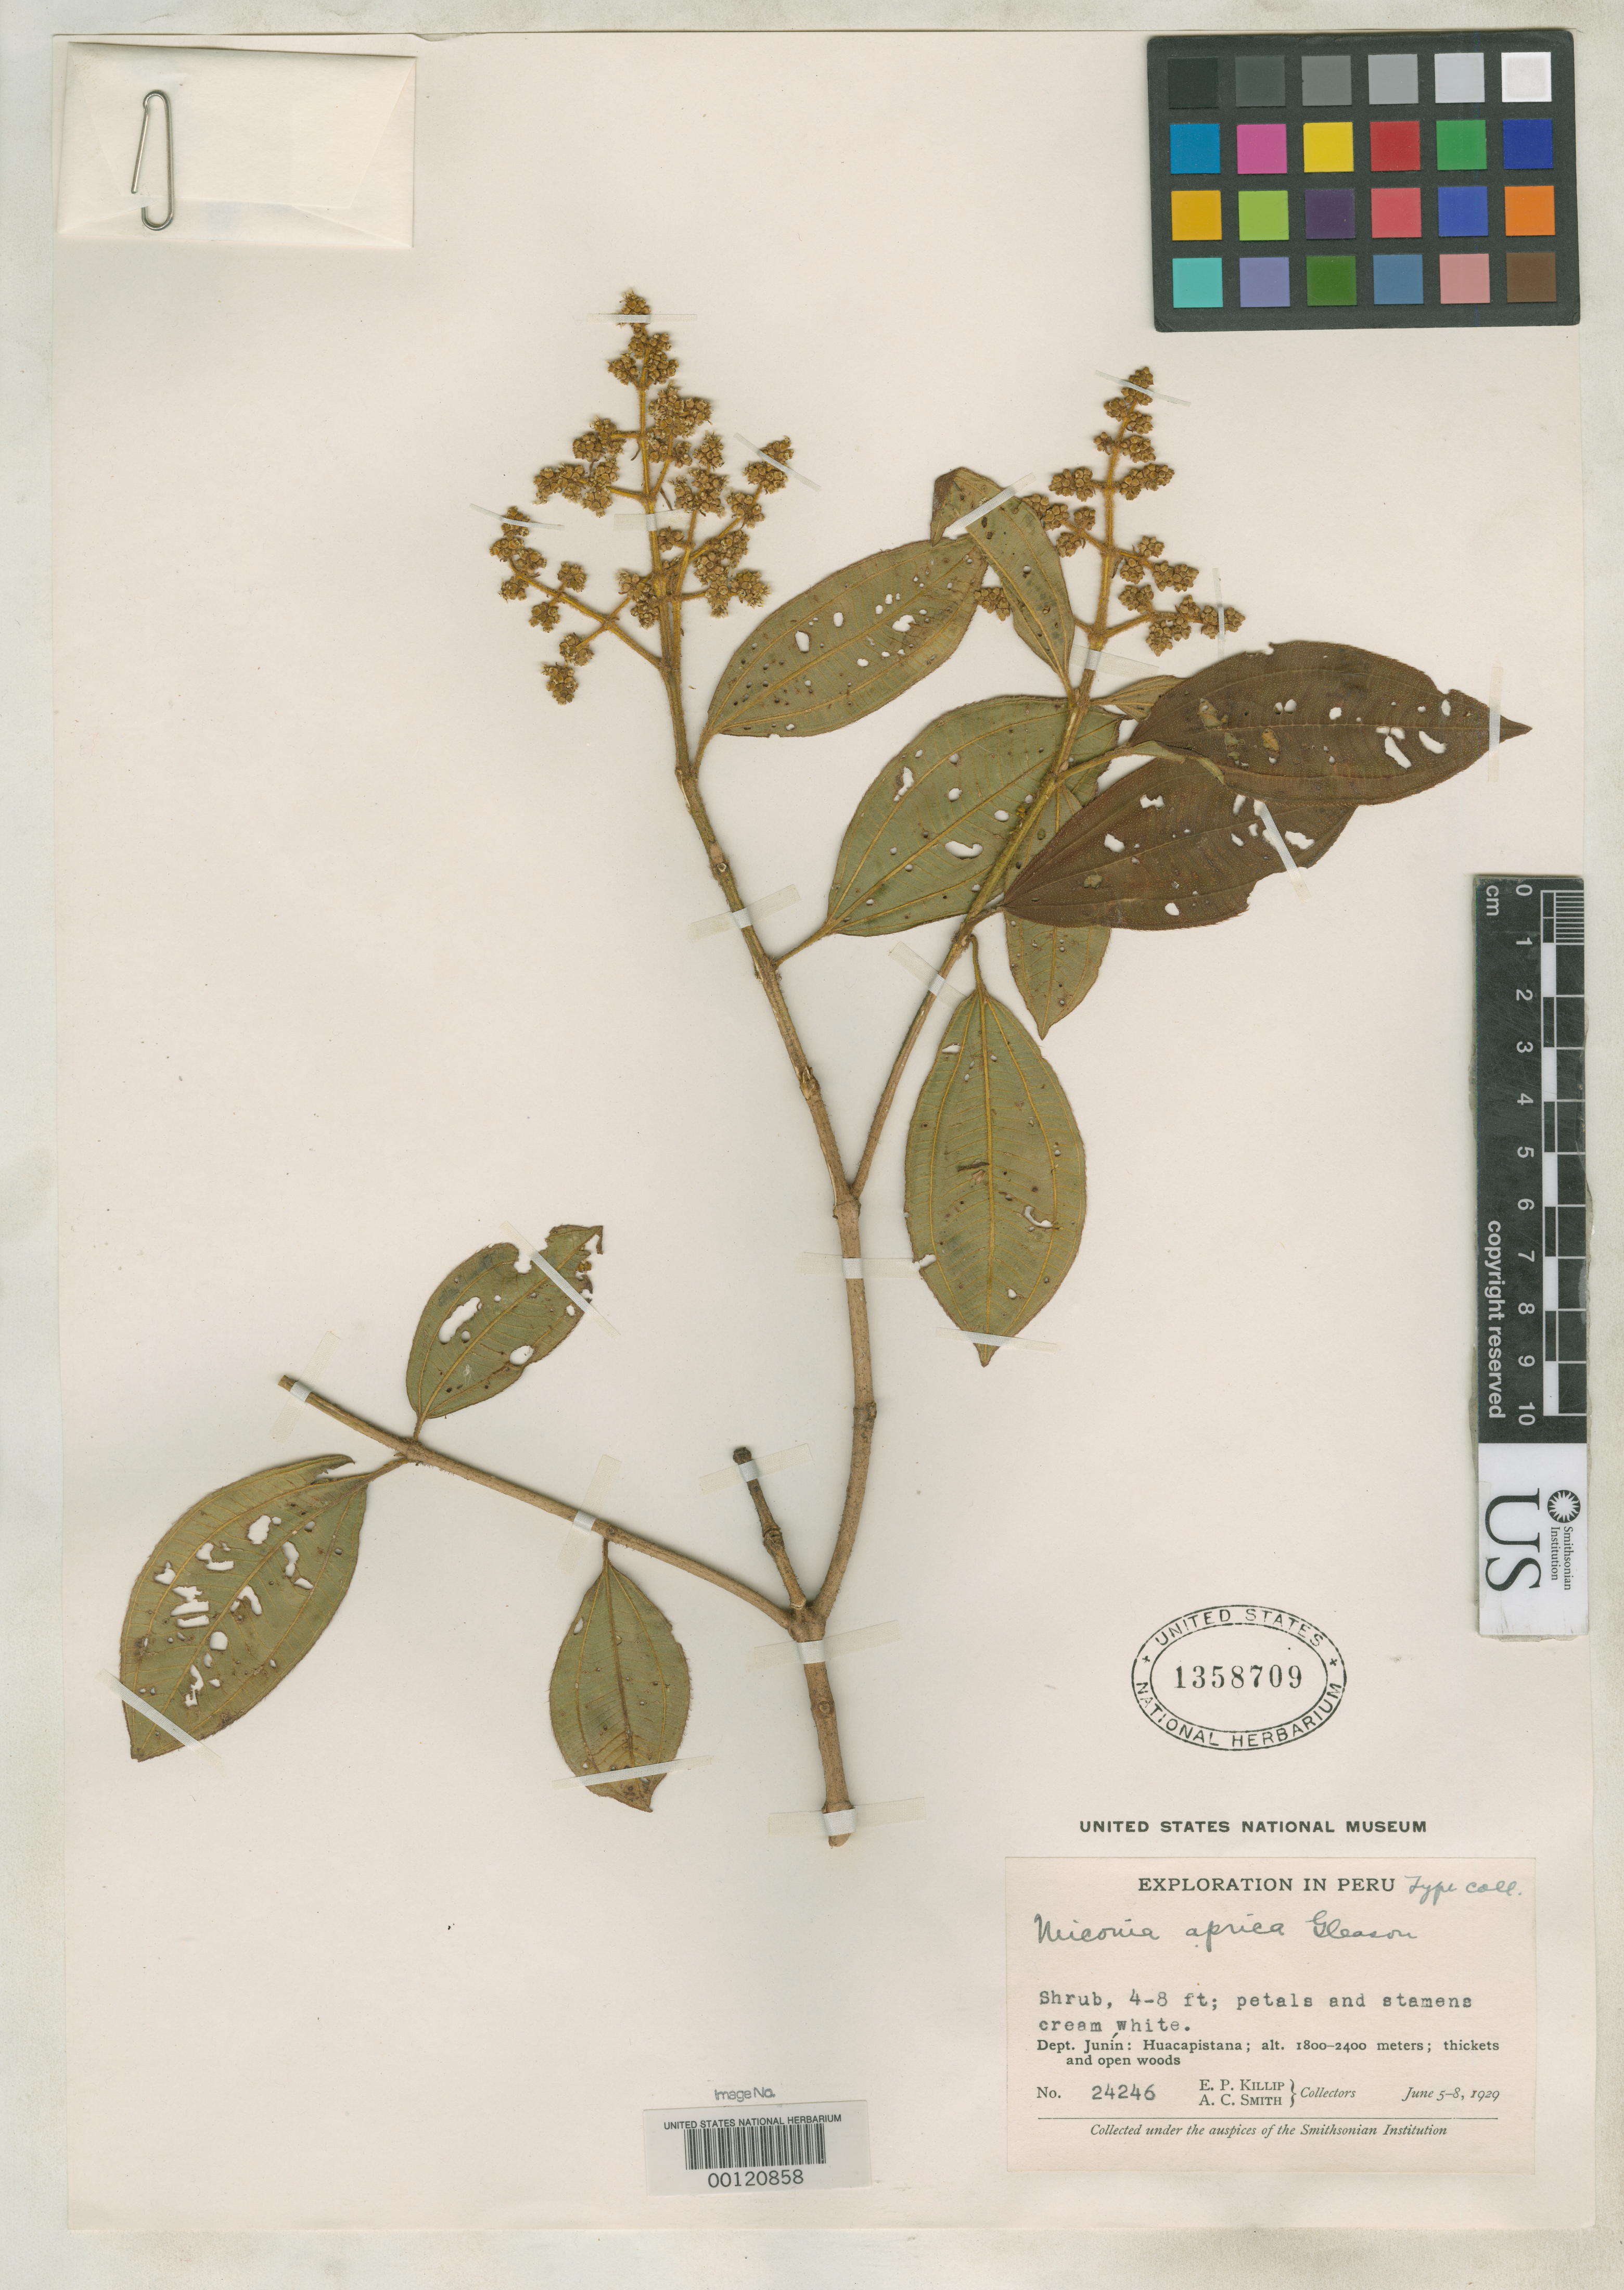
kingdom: Plantae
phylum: Tracheophyta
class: Magnoliopsida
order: Myrtales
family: Melastomataceae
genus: Miconia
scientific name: Miconia aprica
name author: Gleason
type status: Isotype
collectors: E. P. Killip & A. C. Smith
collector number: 24246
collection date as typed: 05 Jun 1929 to 08 Jun 1929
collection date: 1929-06-05/1929-06-08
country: Peru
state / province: Junín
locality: Huacapistana.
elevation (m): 1800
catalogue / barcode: US 1358709